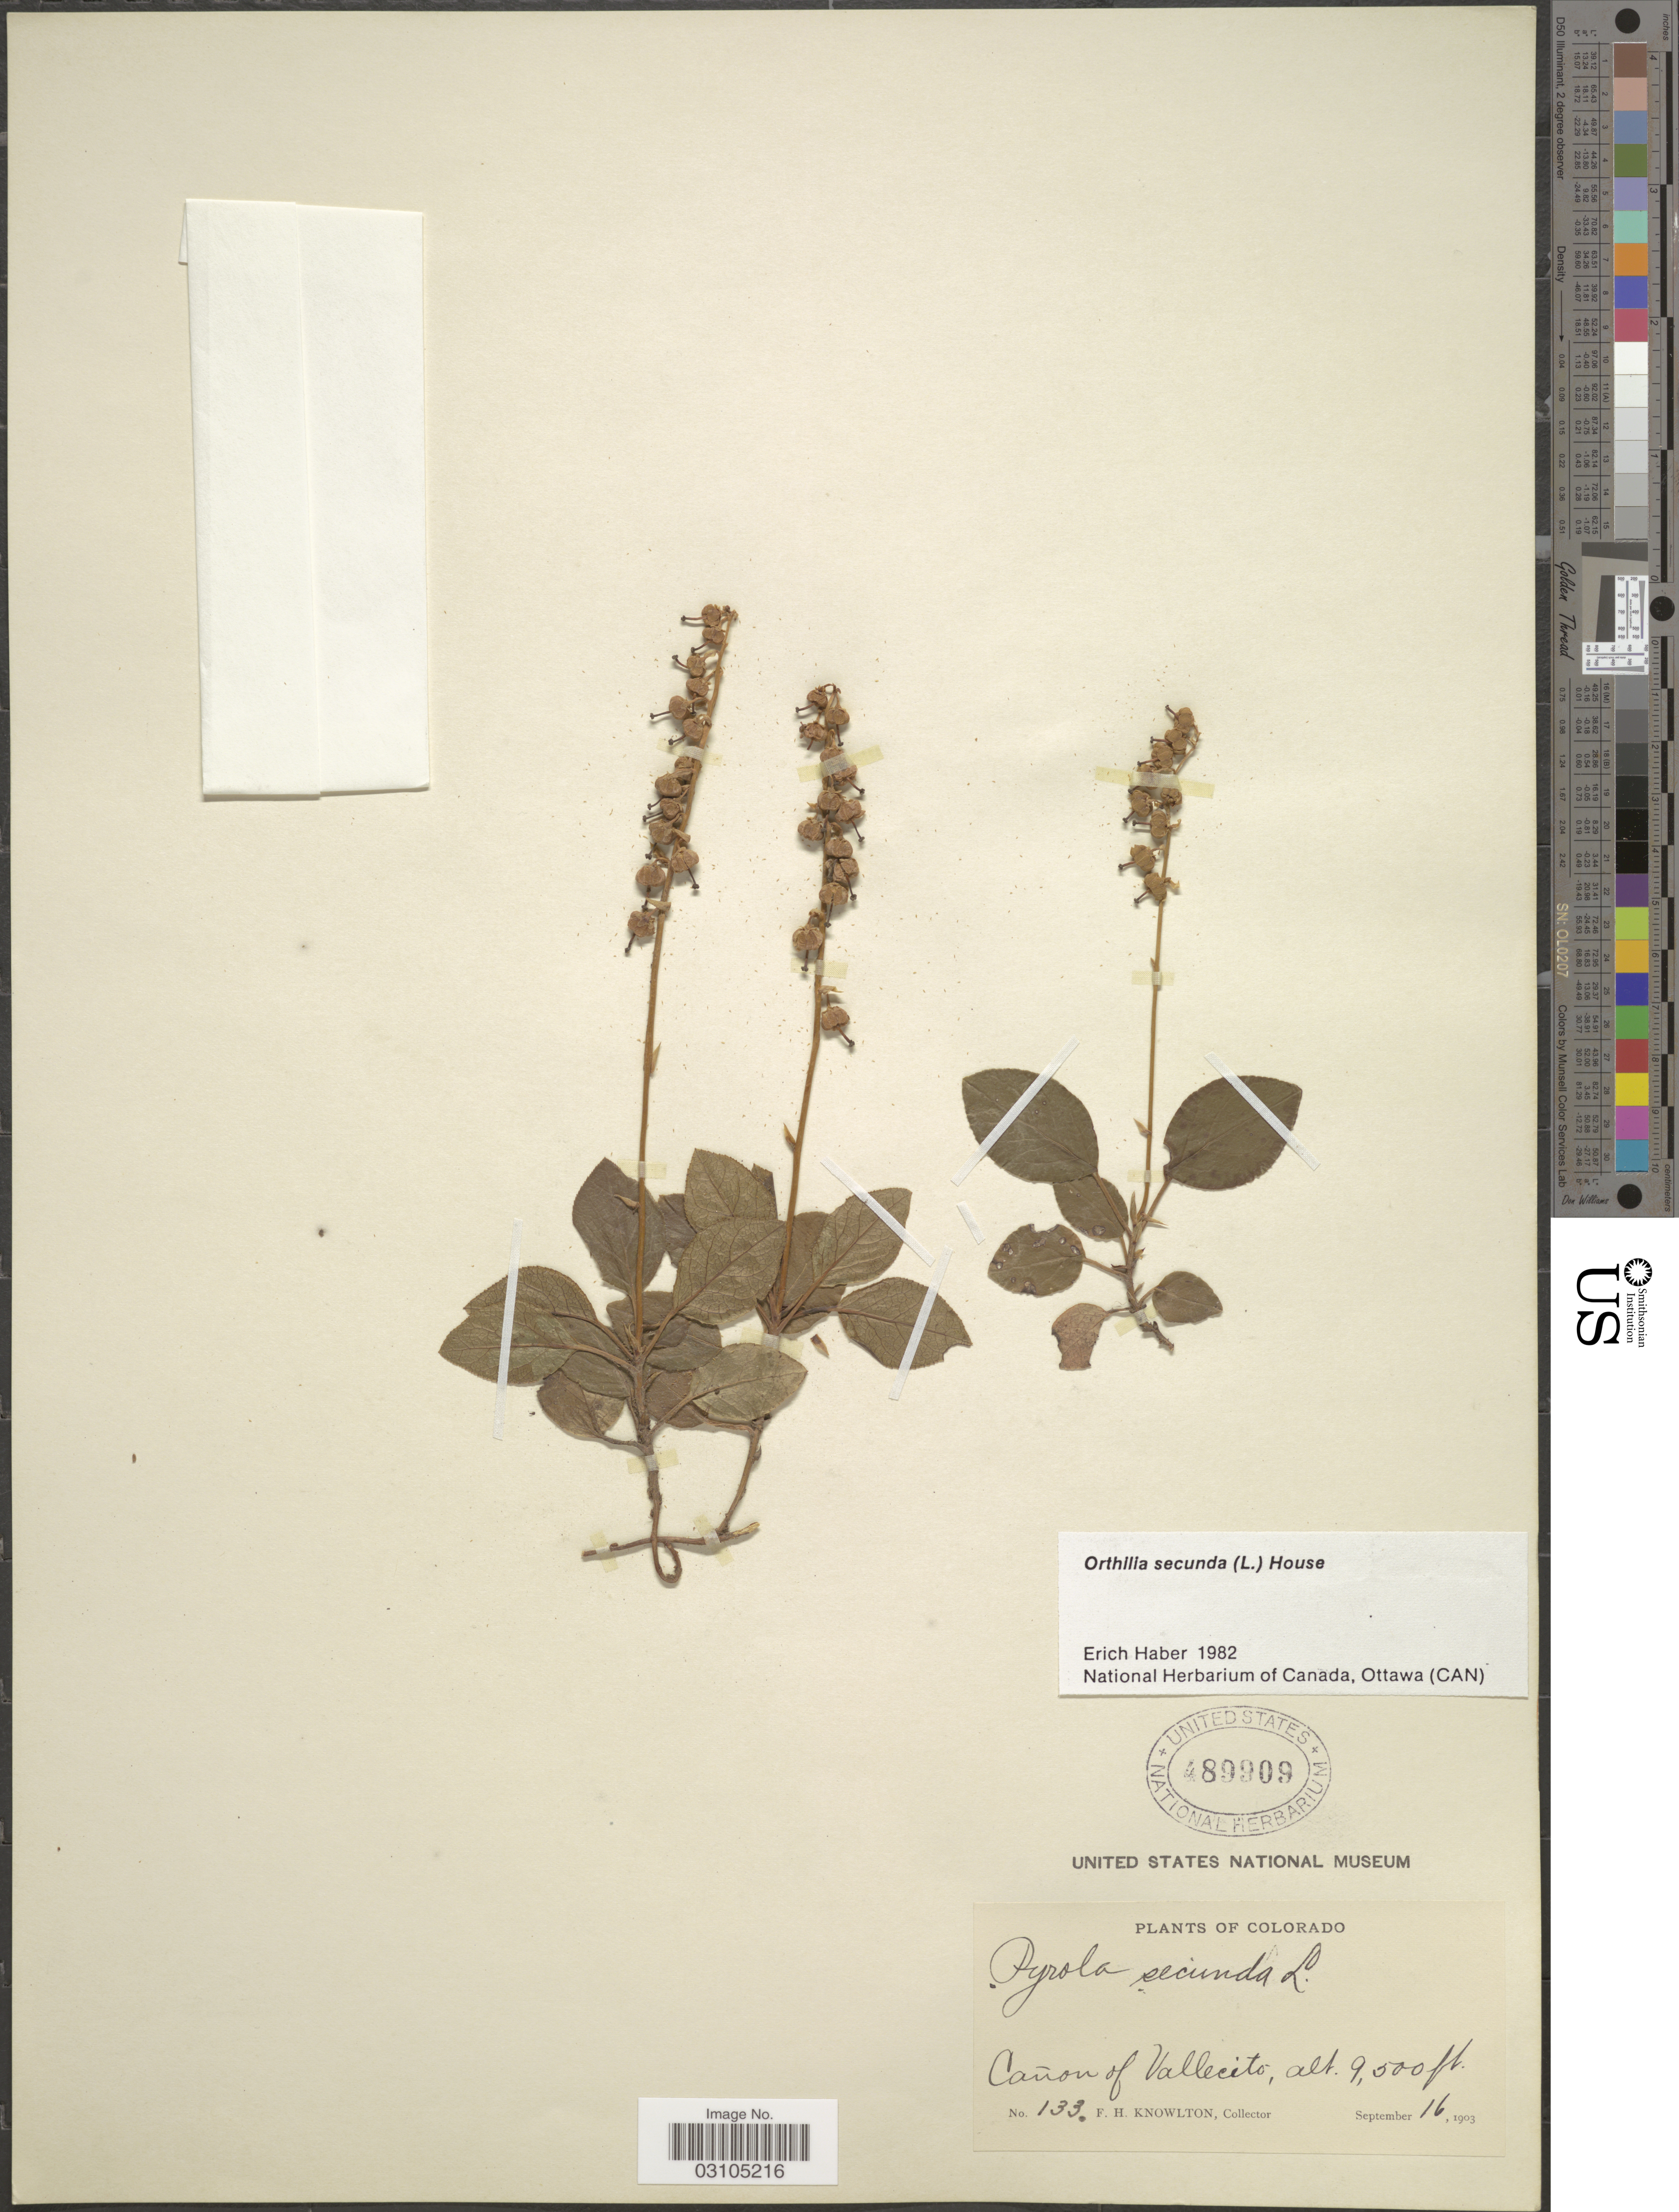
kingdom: Plantae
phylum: Tracheophyta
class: Magnoliopsida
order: Ericales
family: Ericaceae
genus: Orthilia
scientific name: Orthilia secunda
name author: (L.) House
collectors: F. H. Knowlton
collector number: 133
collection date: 1903-09-16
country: United States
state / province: Colorado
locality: Cañon of Vallecito.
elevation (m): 2896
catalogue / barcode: US 489909